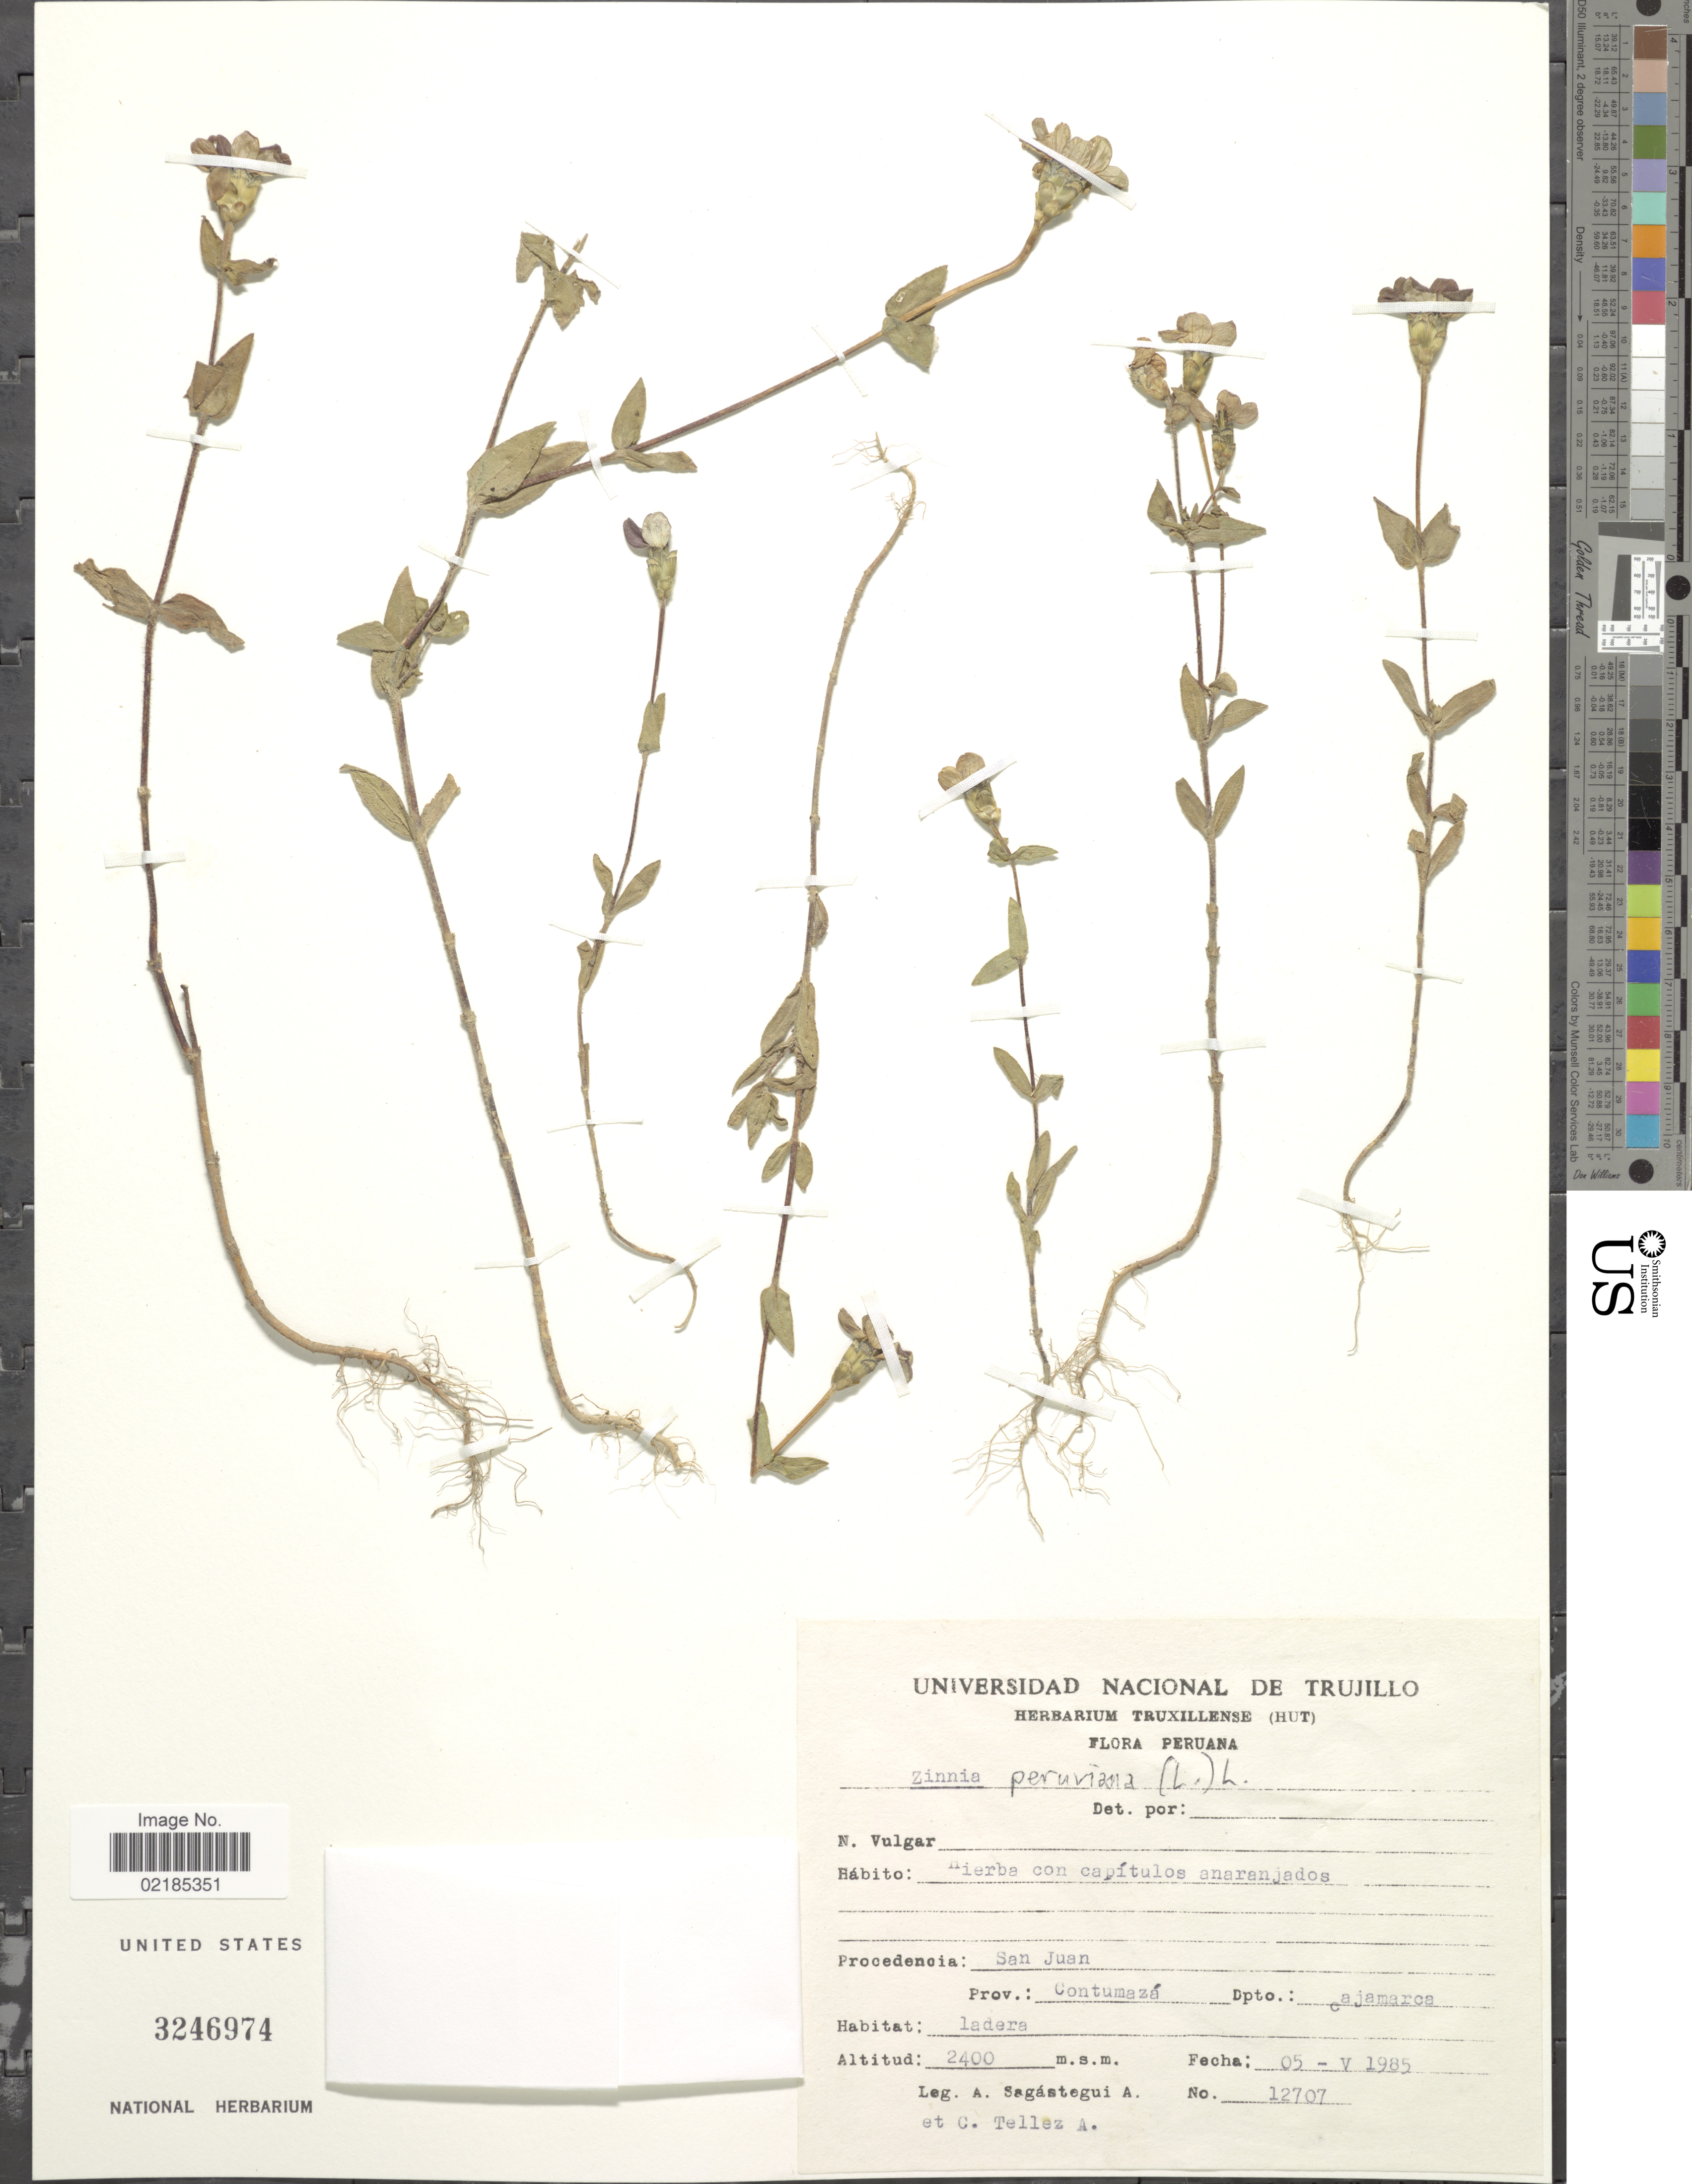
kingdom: Plantae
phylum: Tracheophyta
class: Magnoliopsida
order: Asterales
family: Asteraceae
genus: Zinnia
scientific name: Zinnia multiflora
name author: L.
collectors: A. Sagástegui A. & C. Tellez-A.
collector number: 12707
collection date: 1985-05-05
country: Peru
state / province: Cajamarca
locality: Procedencia San uan. Prov. Contumaza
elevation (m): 2400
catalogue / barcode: US 3246974